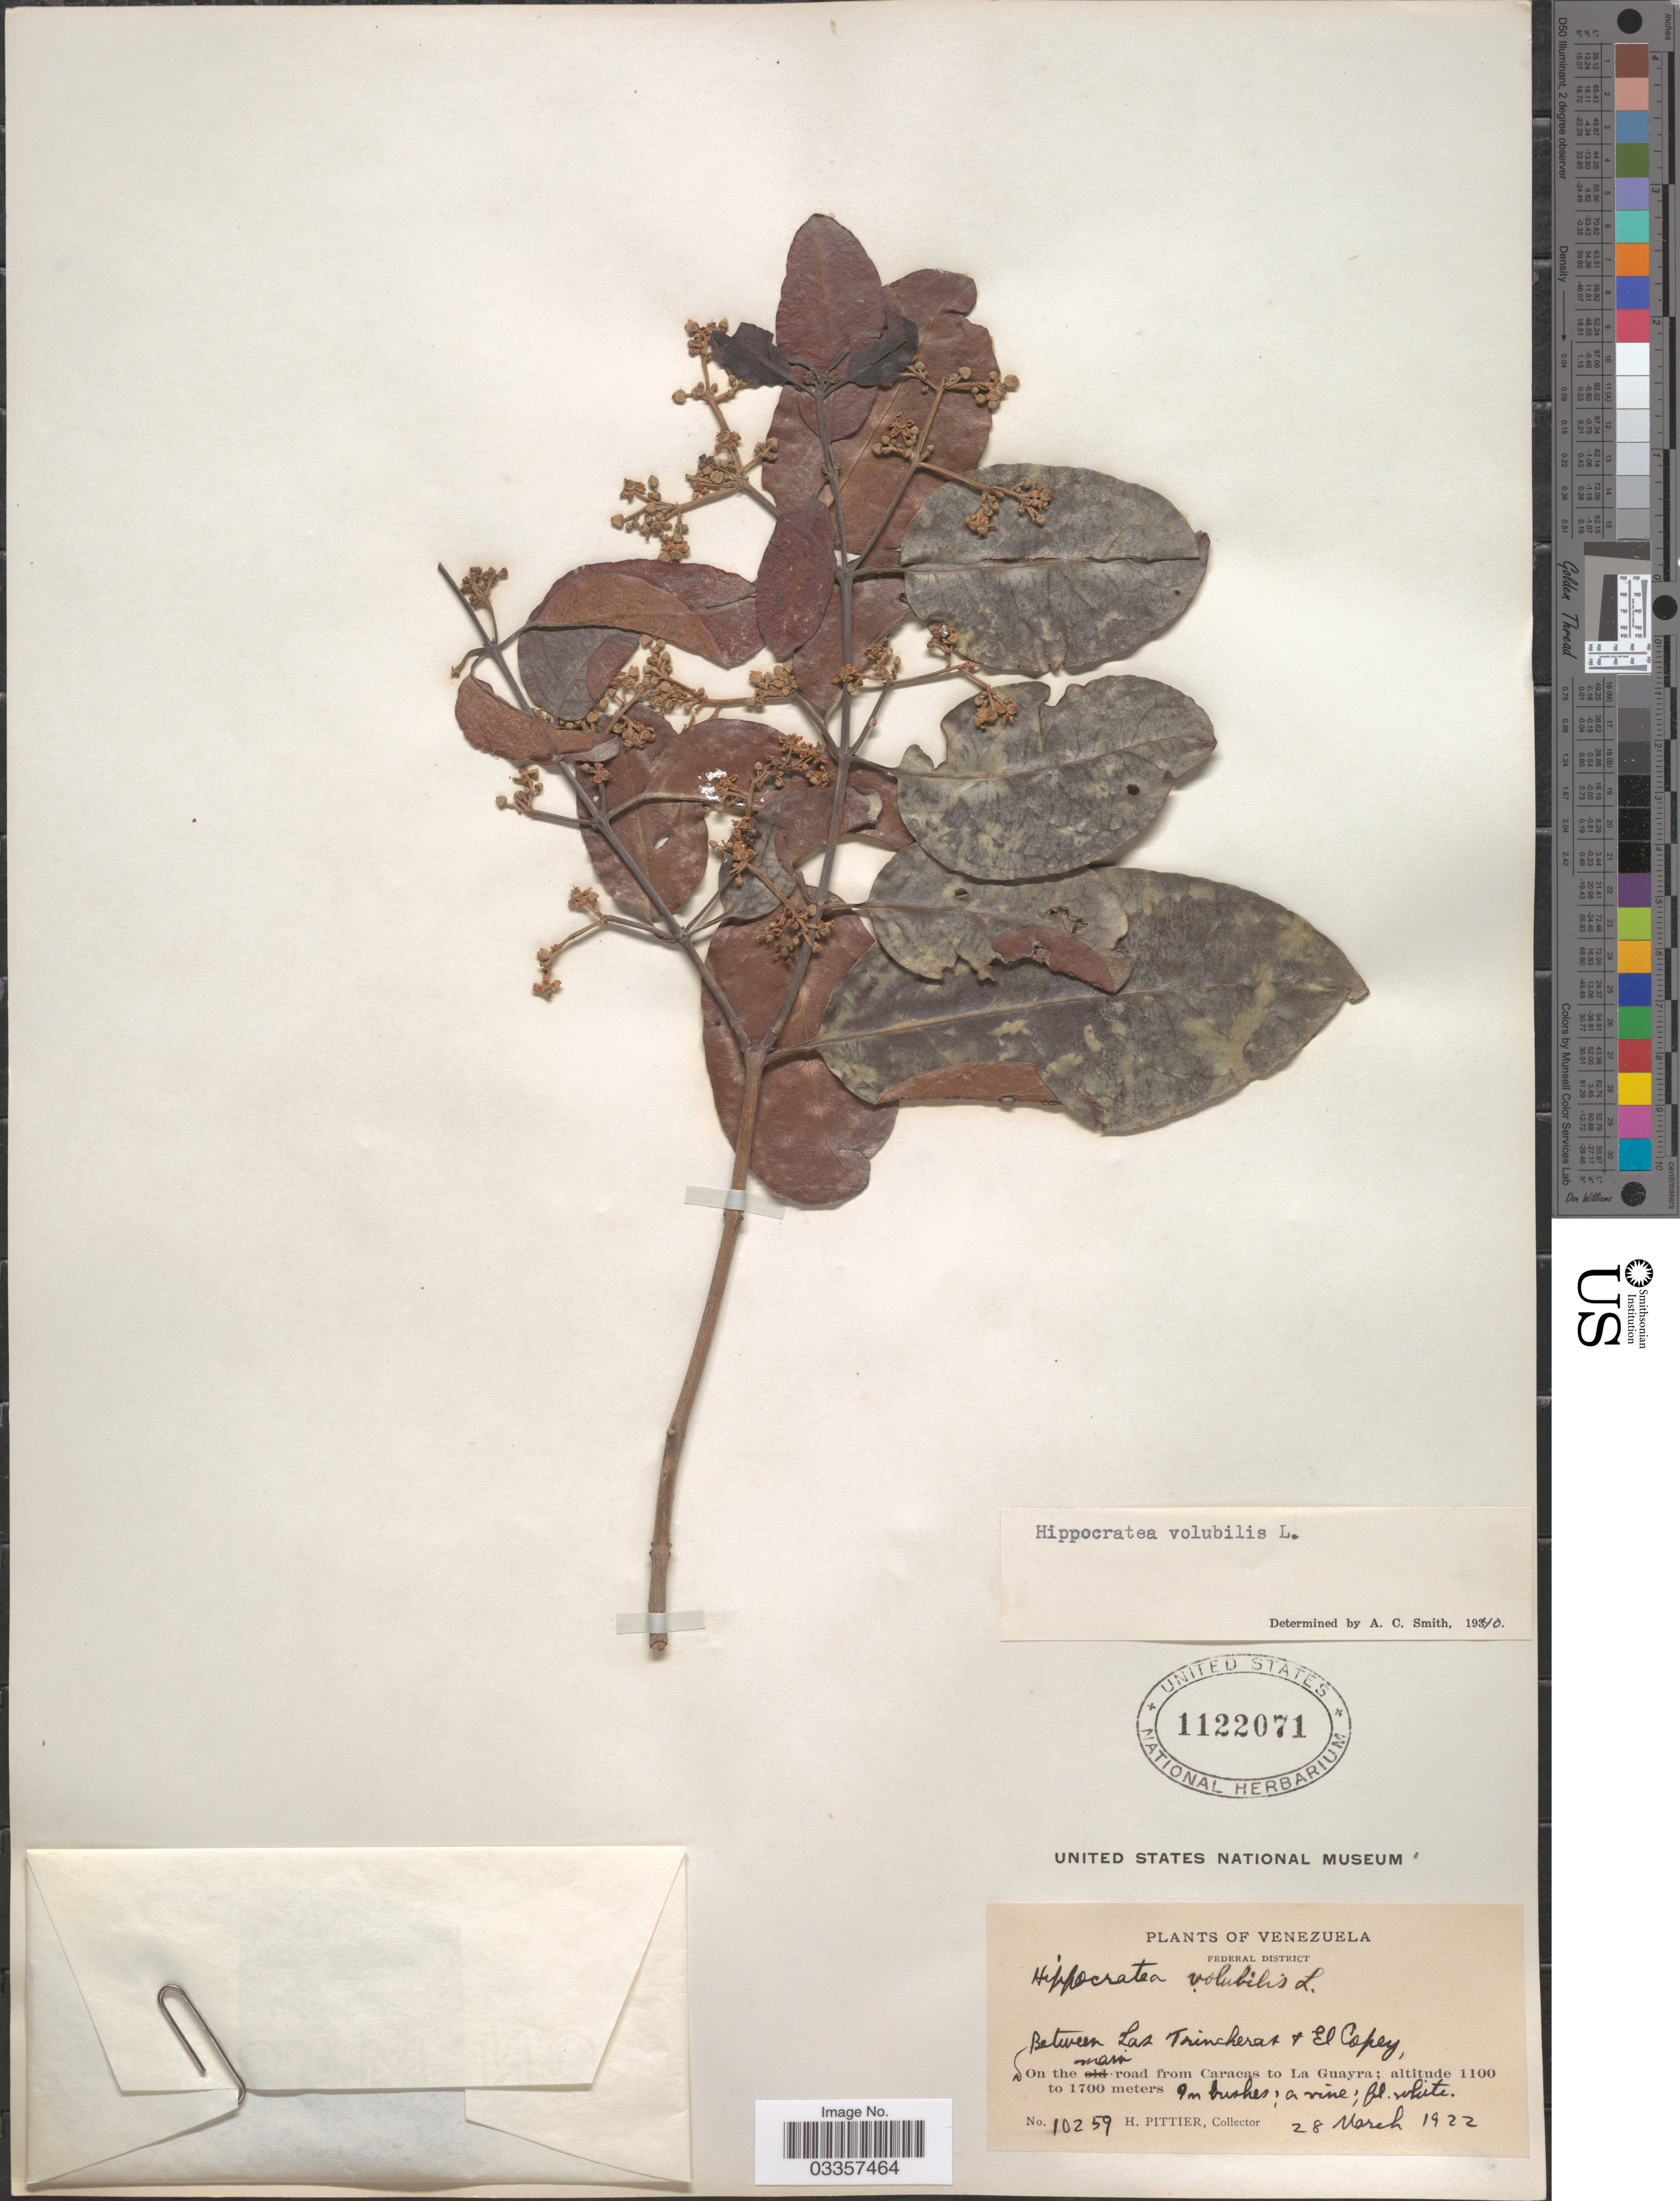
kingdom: Plantae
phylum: Tracheophyta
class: Magnoliopsida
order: Celastrales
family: Celastraceae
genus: Hippocratea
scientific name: Hippocratea volubilis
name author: L.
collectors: H. F. Pittier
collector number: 10259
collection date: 1922-03-28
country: Venezuela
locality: Between Las Trincheras + El Copey, On the main road from Caracas to La Guayra.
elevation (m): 1100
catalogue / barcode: US 1122071